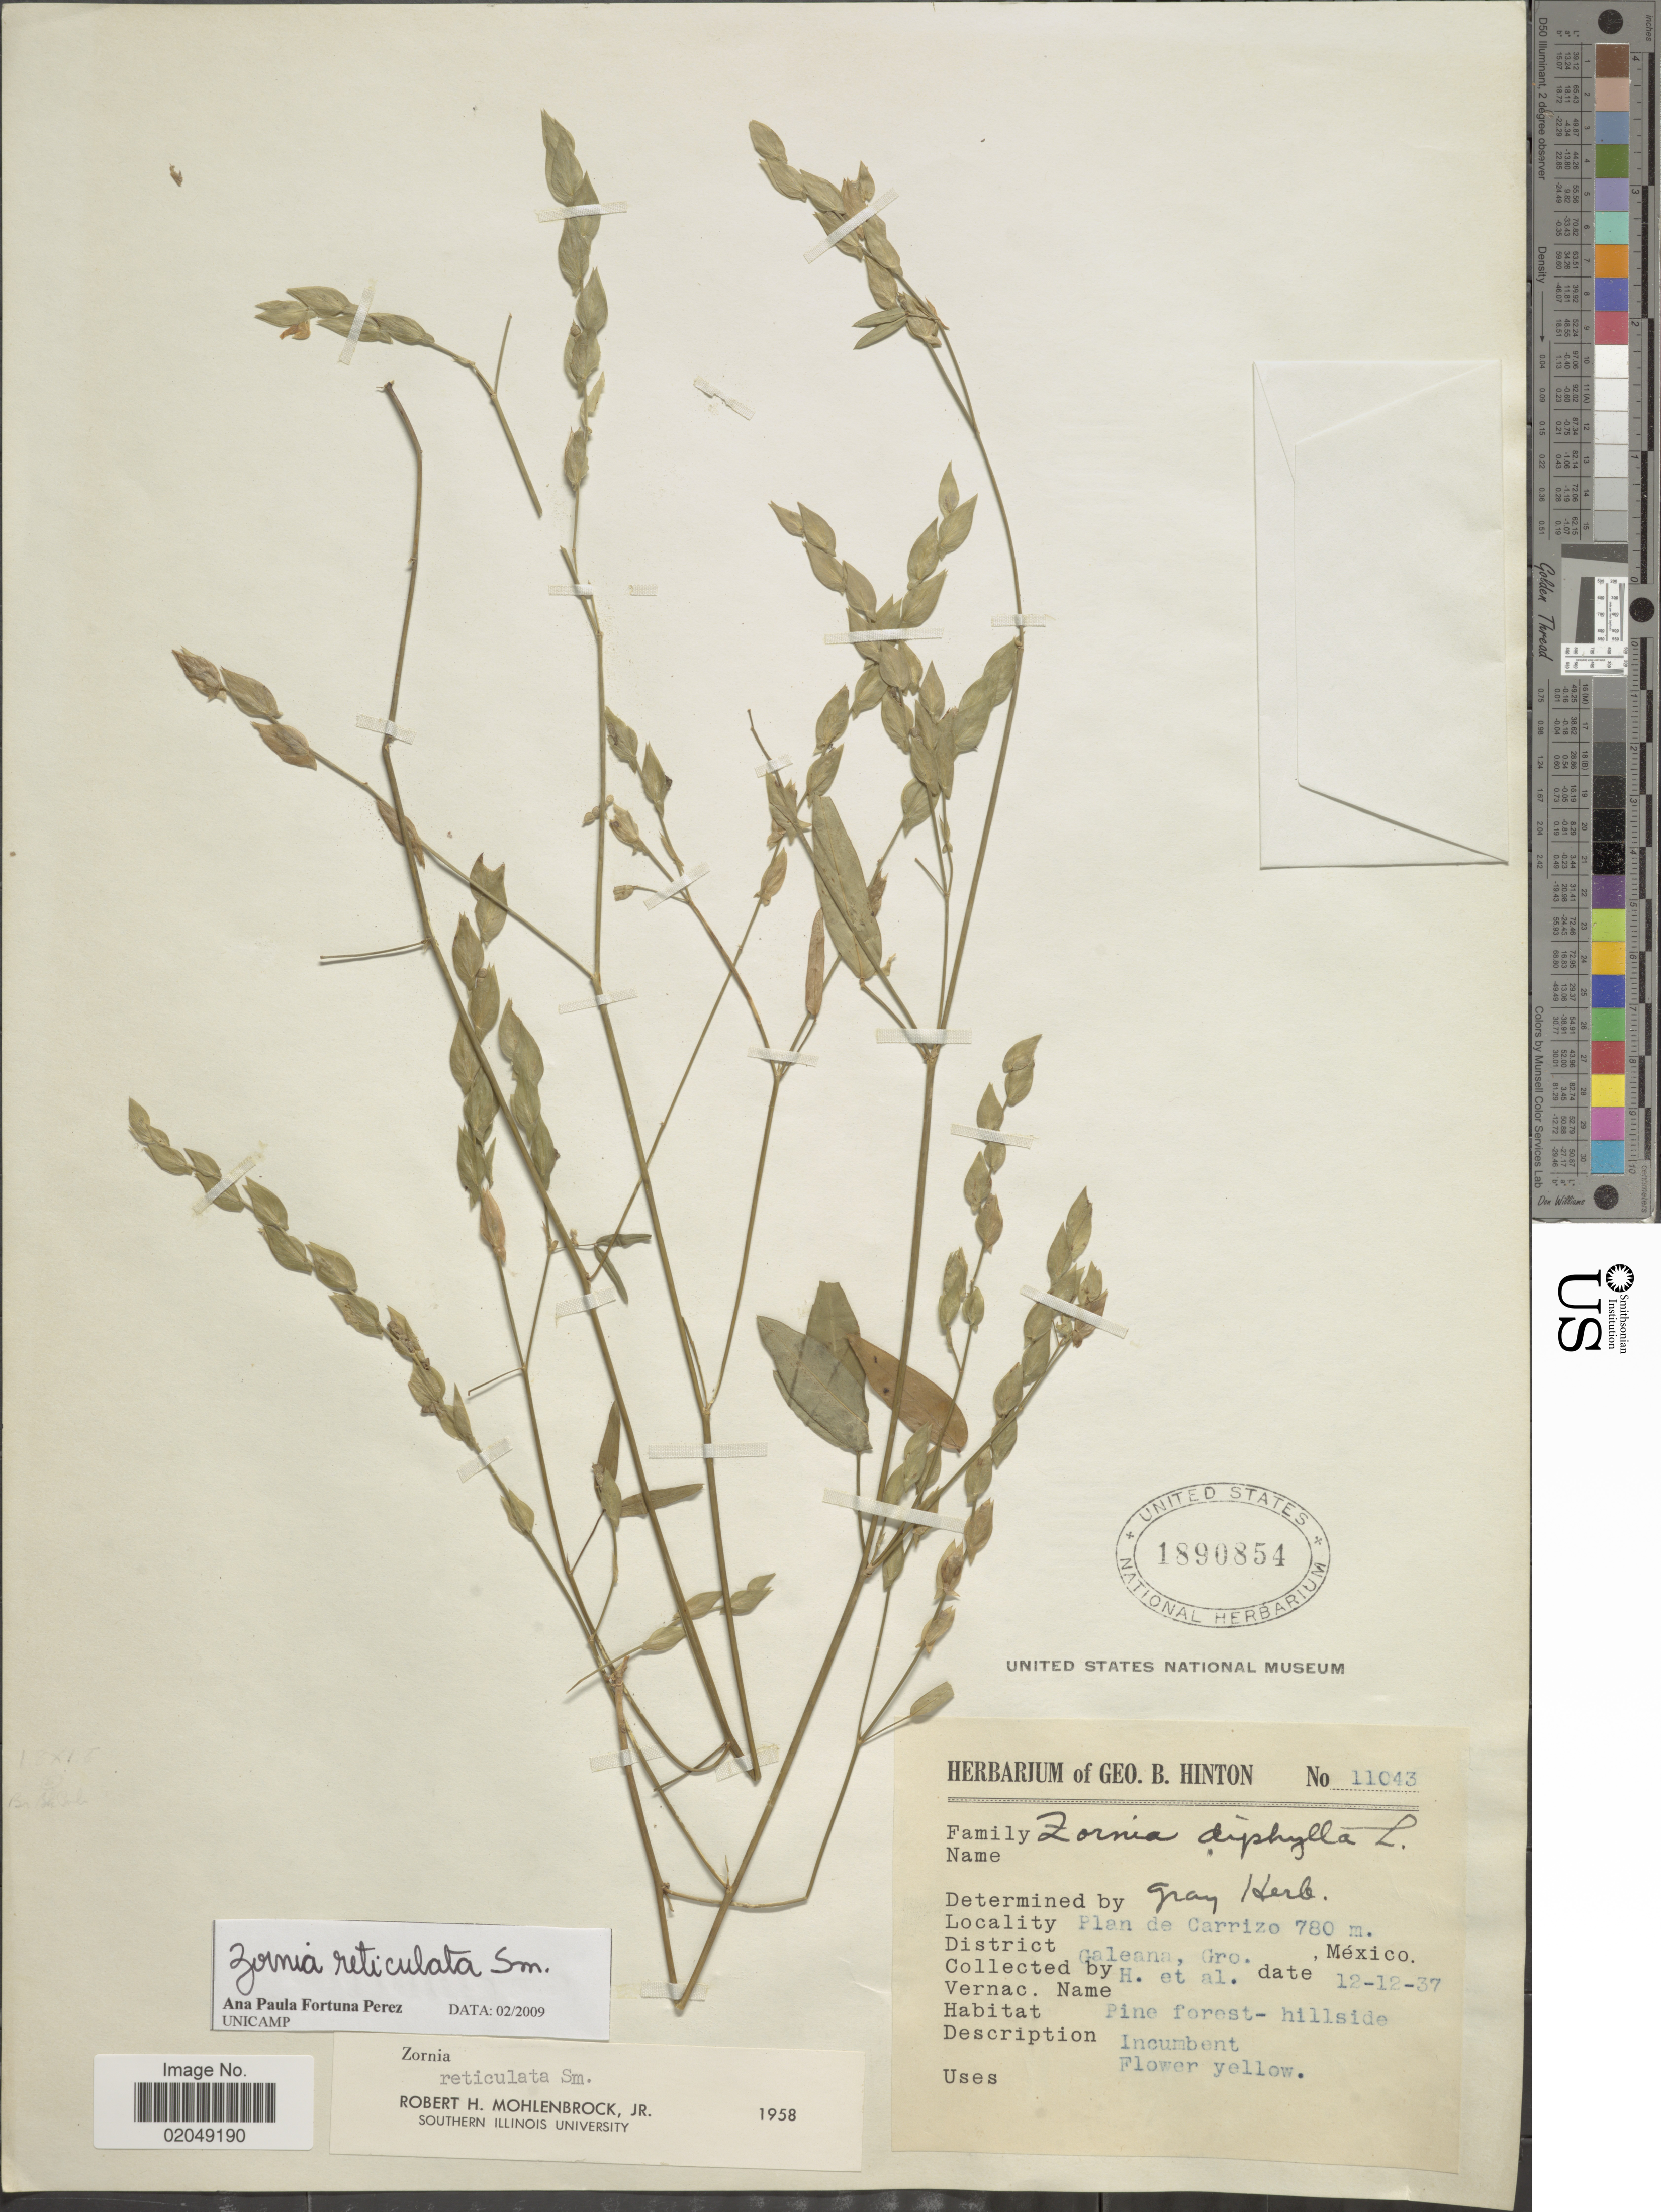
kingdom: Plantae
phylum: Tracheophyta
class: Magnoliopsida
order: Fabales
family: Fabaceae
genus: Zornia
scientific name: Zornia reticulata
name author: Sm.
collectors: G. B. Hinton & et al.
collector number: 11043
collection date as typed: Transcribed d/m/y: 12/12/37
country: Mexico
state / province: Guerrero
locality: Plan de Carrizo, district Galeanna, pine-forest hillside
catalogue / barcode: US 1890854